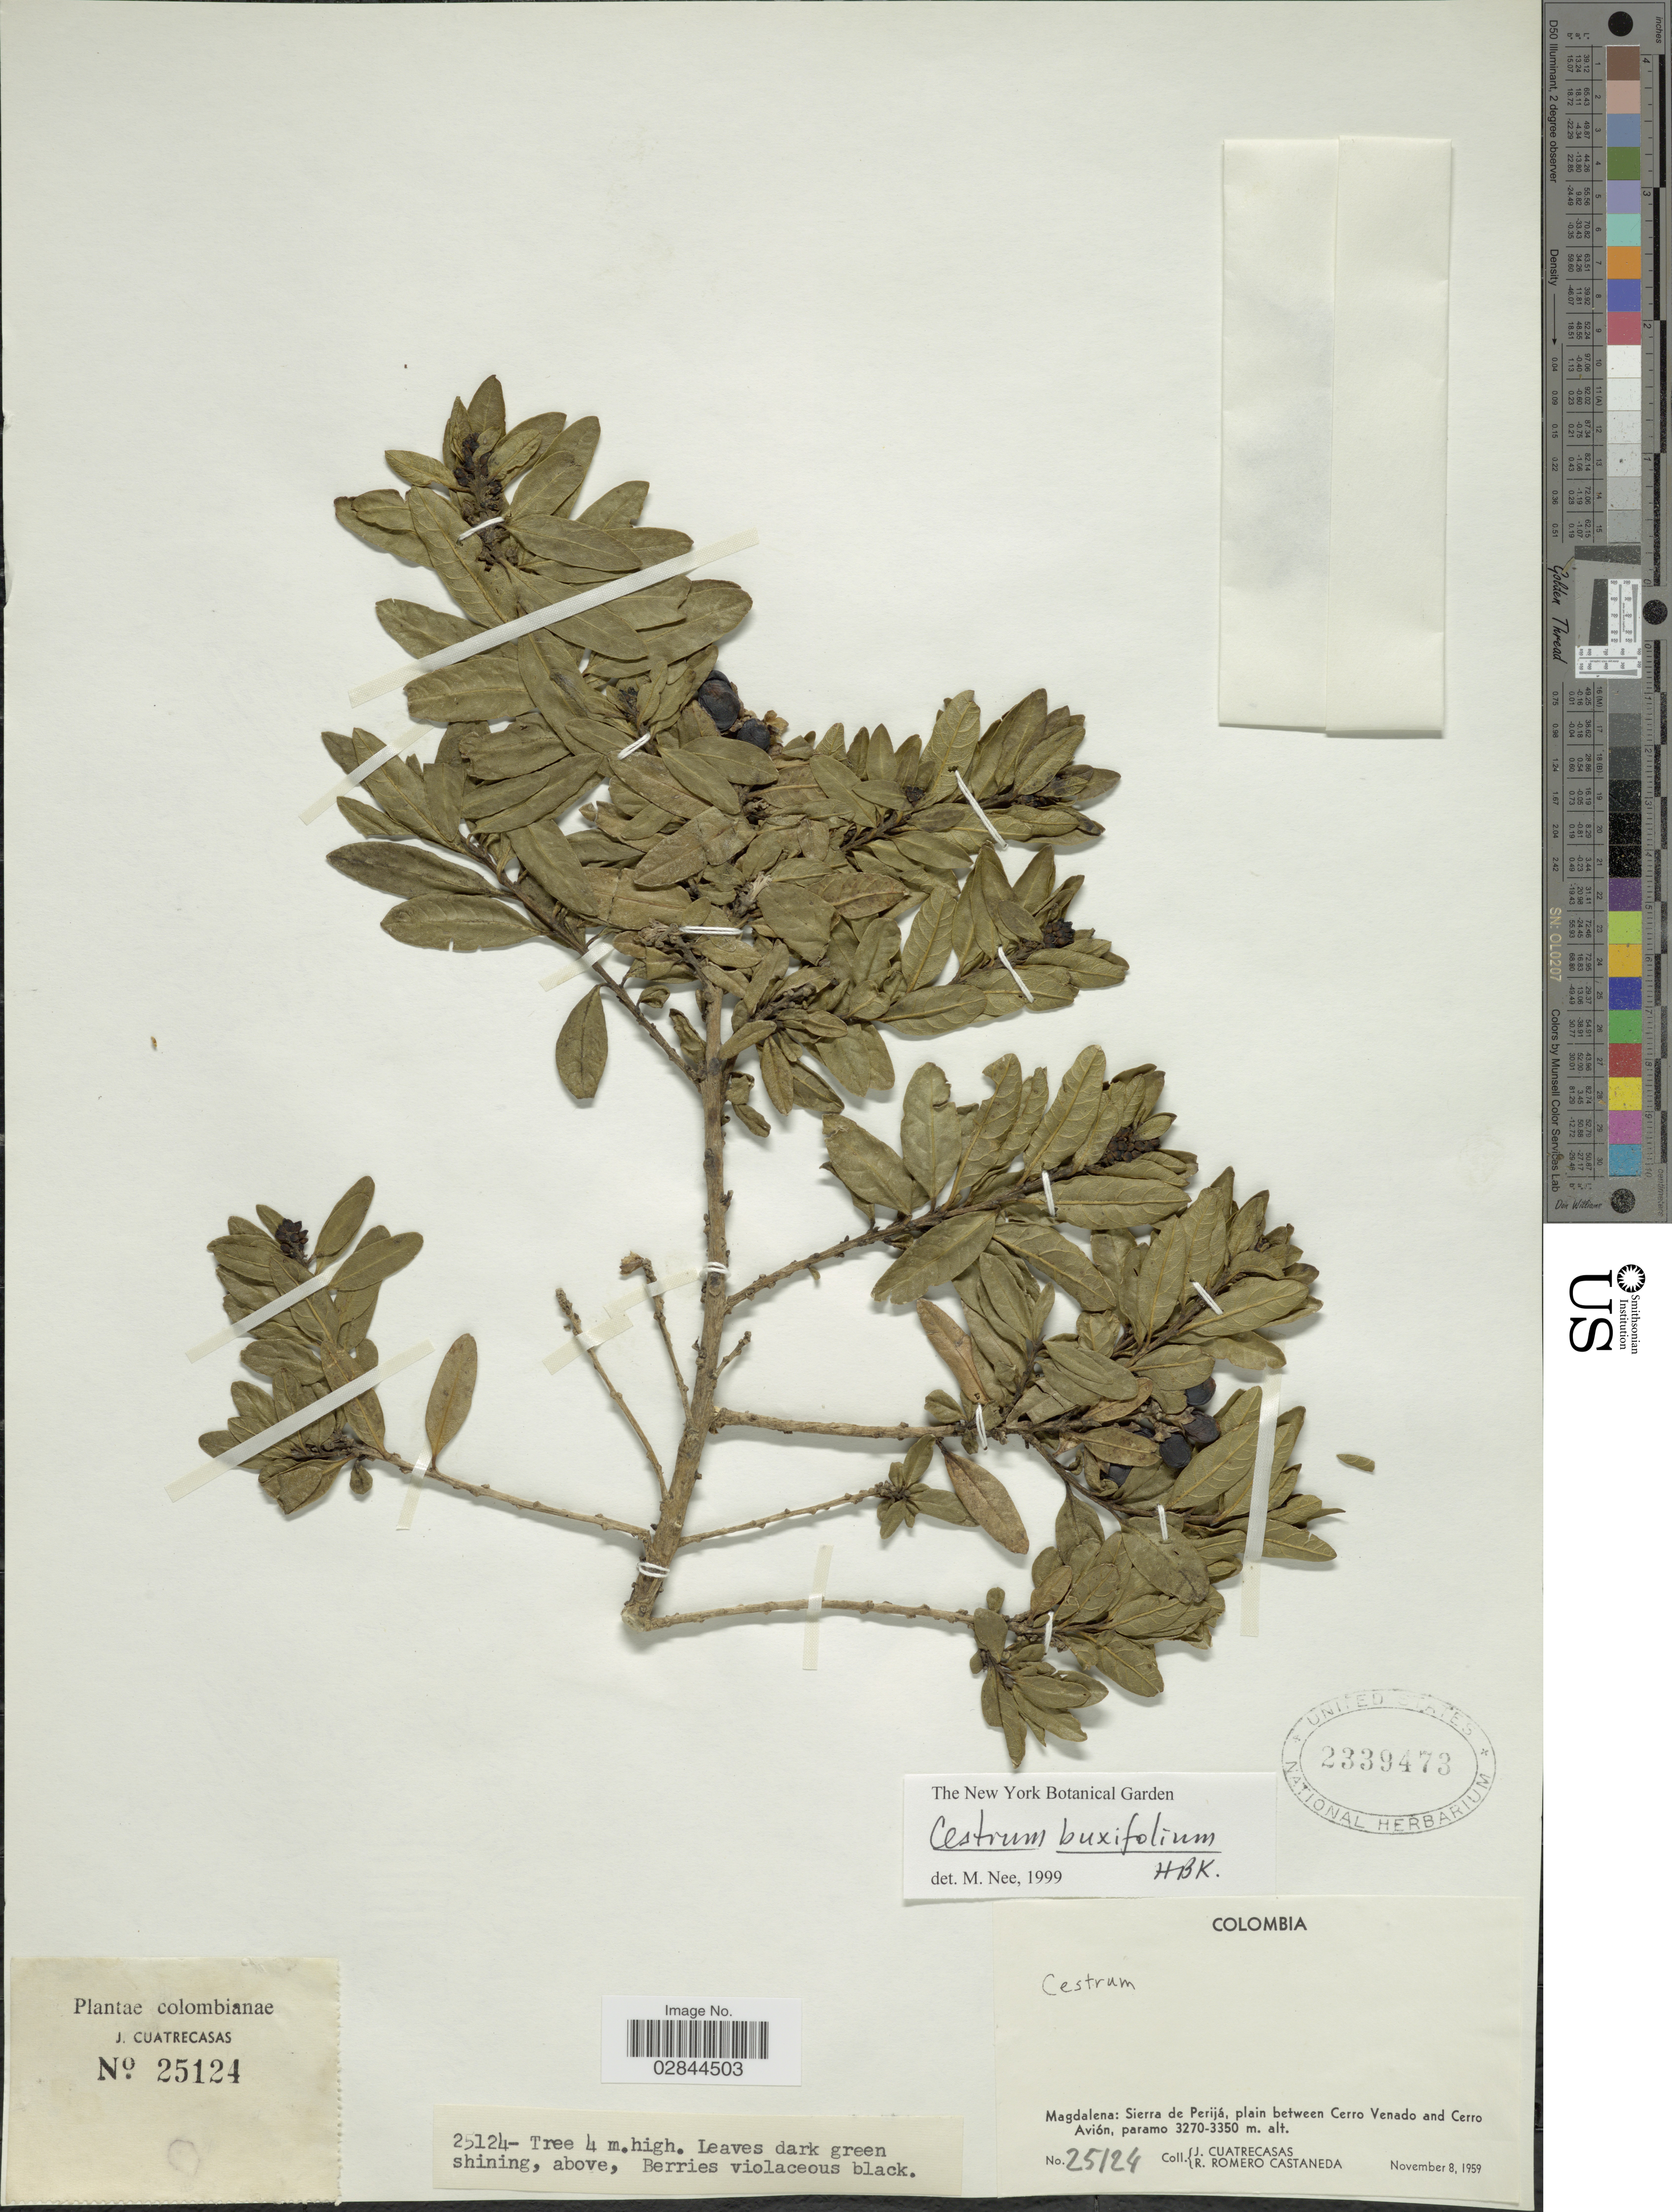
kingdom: Plantae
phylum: Tracheophyta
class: Magnoliopsida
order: Solanales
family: Solanaceae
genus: Cestrum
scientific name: Cestrum buxifolium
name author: Kunth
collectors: J. Cuatrecasas & R. Romero Castañeda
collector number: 25124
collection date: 1959-11-08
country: Colombia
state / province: Magdalena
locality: Sierra de Perijá, plain between Cerro Venado and Cerro Avión.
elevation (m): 3270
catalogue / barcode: US 2339473